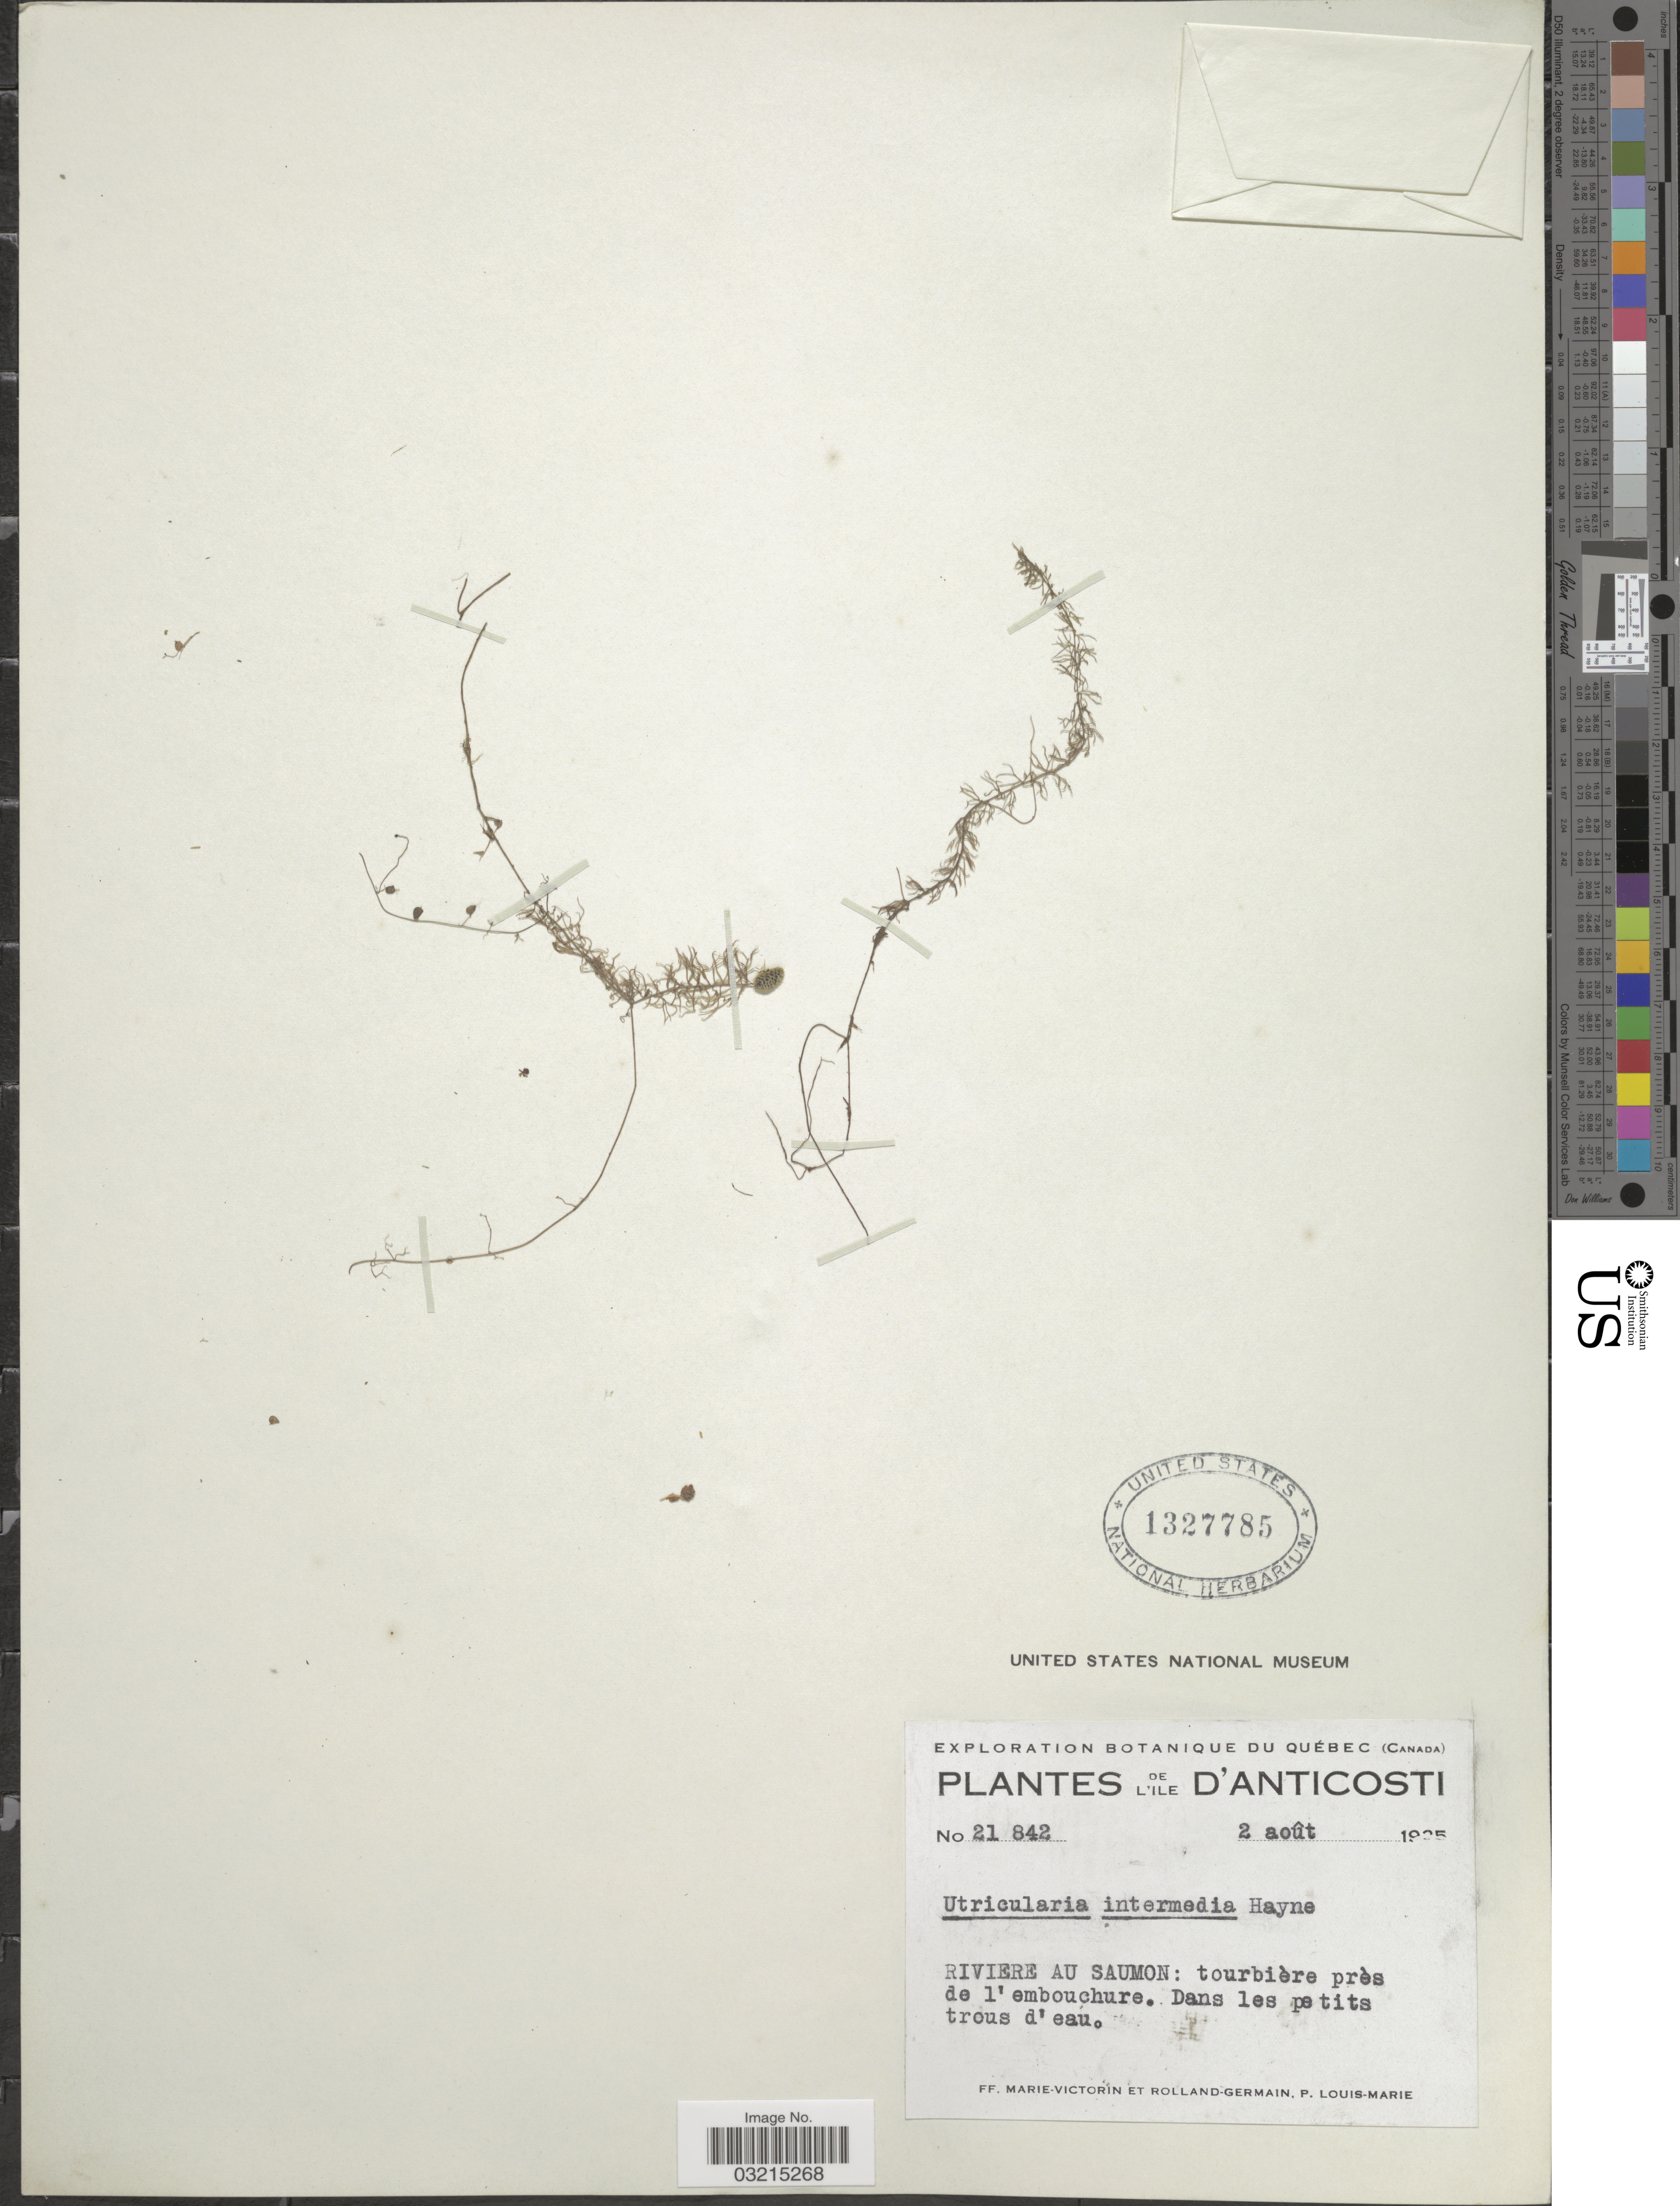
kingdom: Plantae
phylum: Tracheophyta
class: Magnoliopsida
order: Lamiales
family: Lentibulariaceae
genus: Utricularia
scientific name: Utricularia intermedia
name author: Hayne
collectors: F. Marie-Victorin, Rolland-Germain & L.-M. LaLonde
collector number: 21842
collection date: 1935-08-02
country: Canada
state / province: Quebec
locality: L'ile D'Anticosti. Riviere au Saumon: tourbière près de l'embouchure. Dans les petits trous d'eau.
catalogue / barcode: US 1327785